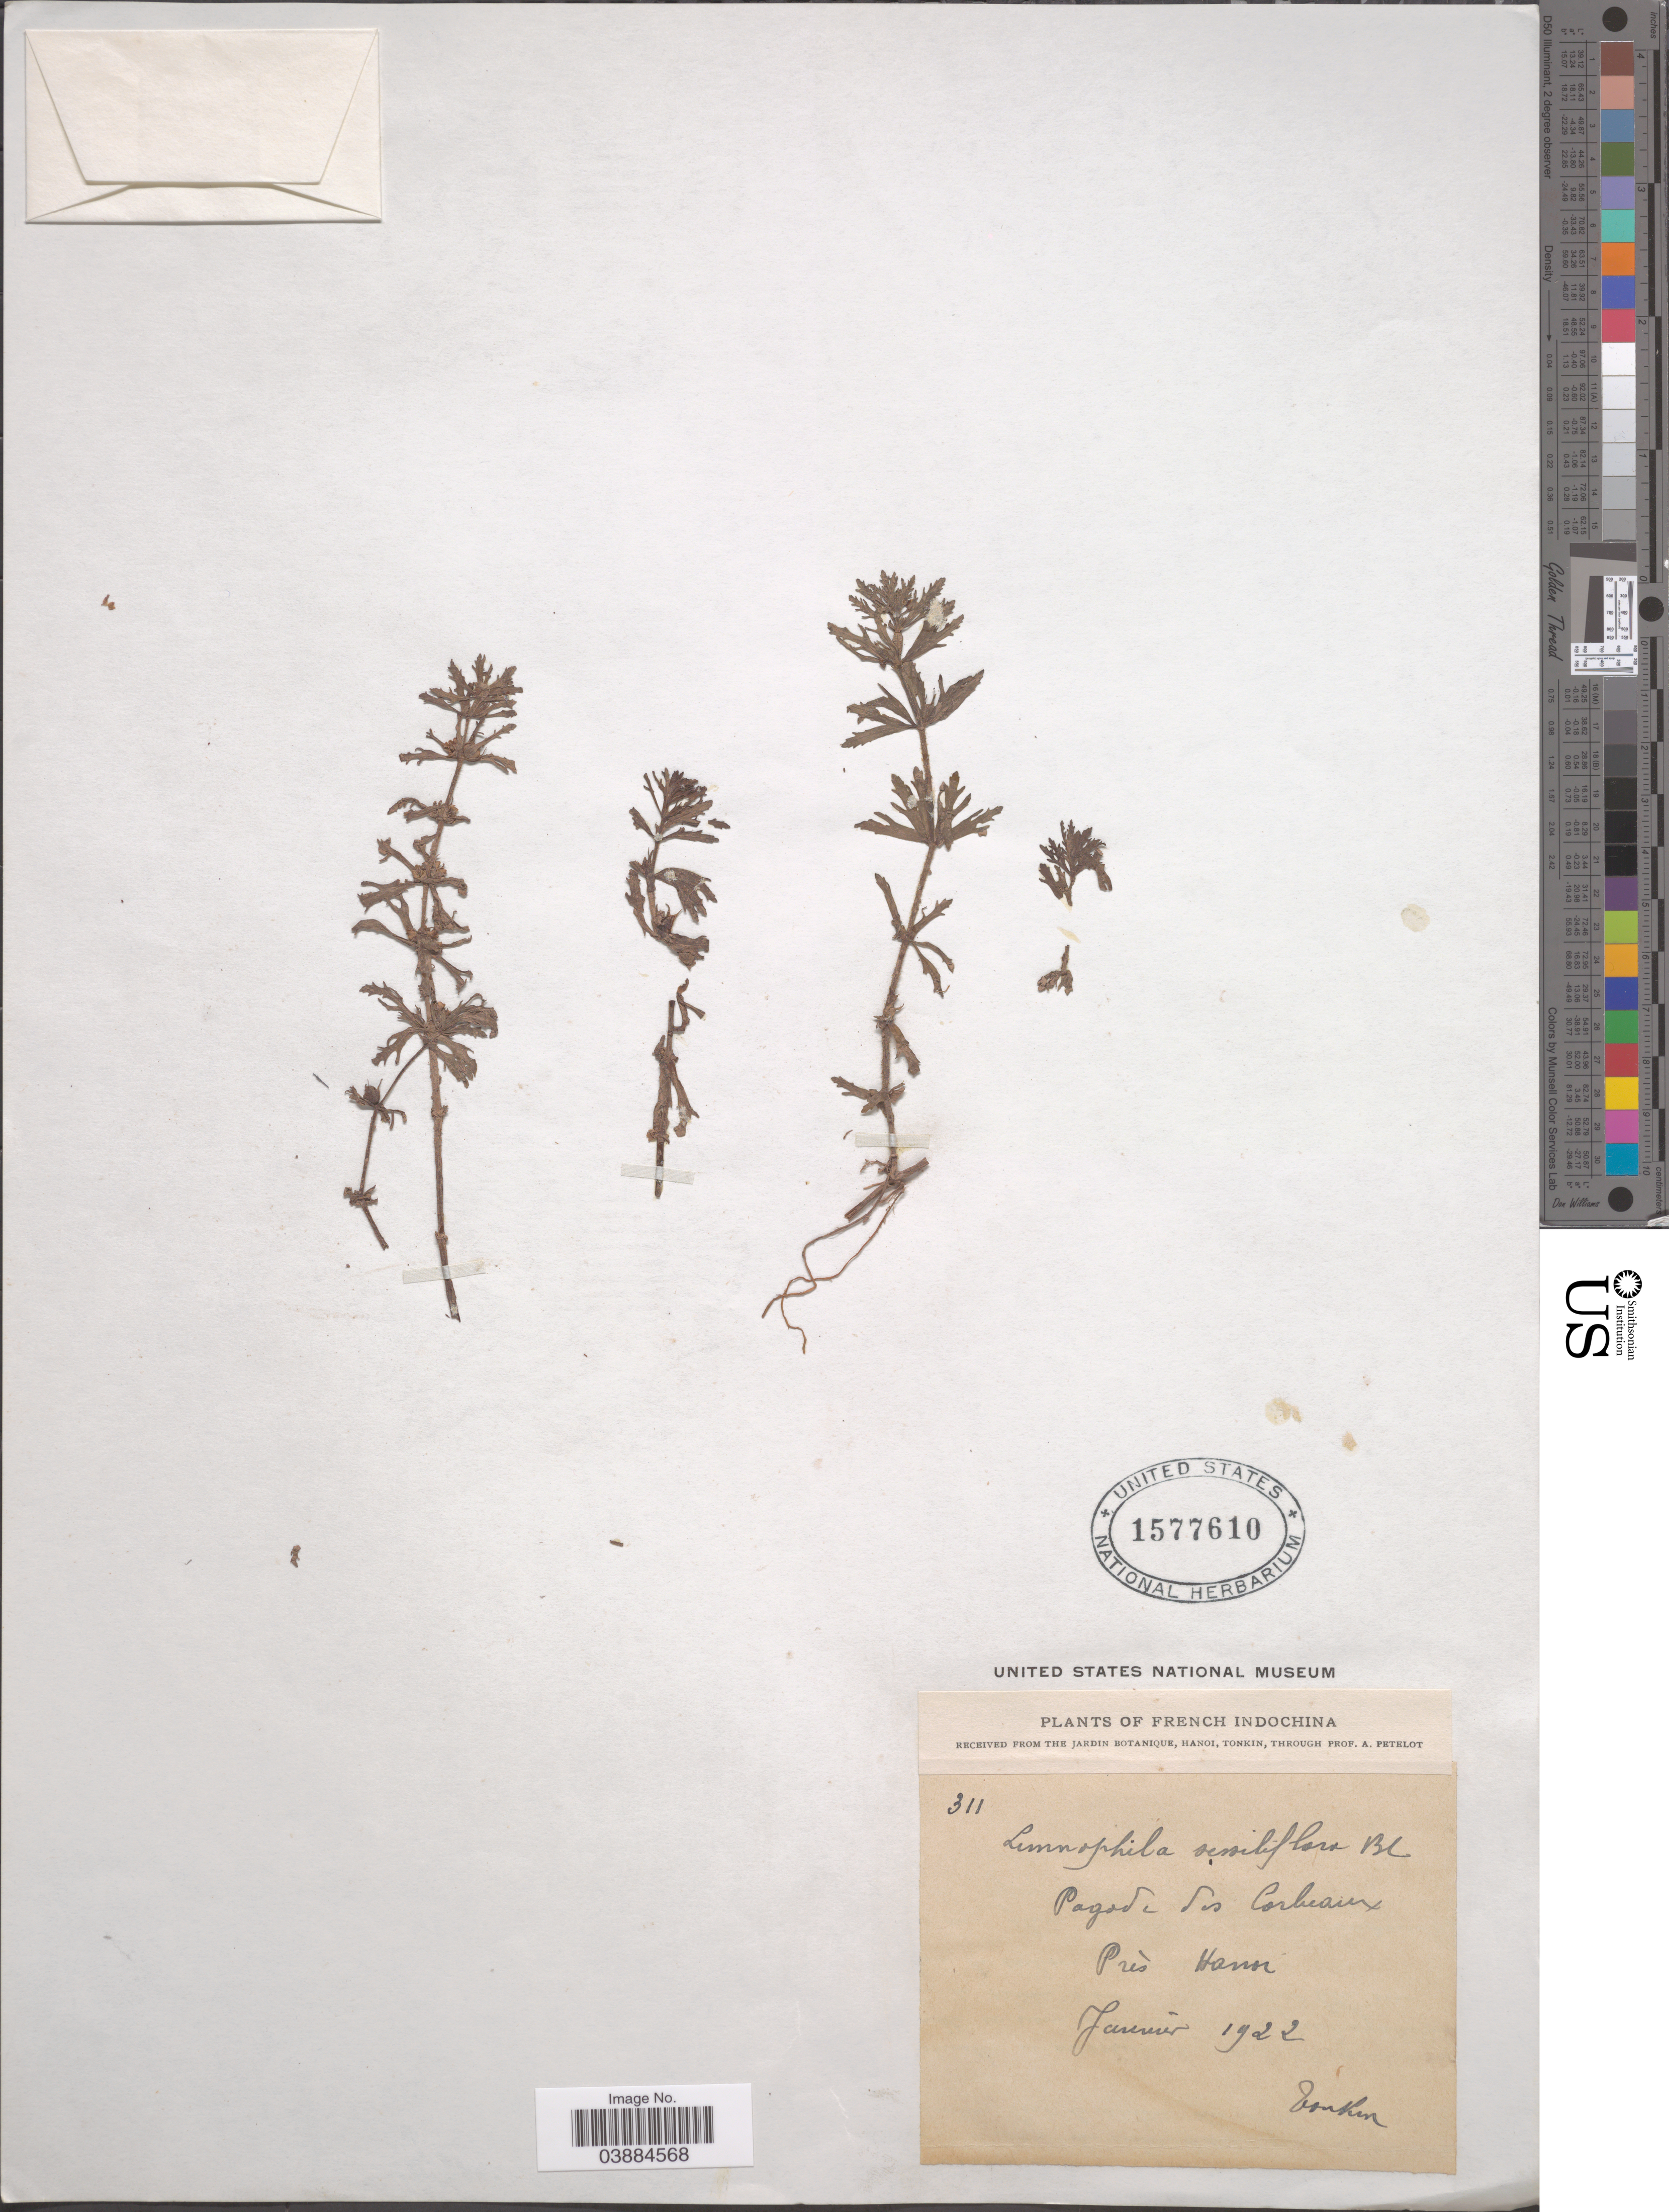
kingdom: Plantae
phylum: Tracheophyta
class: Magnoliopsida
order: Lamiales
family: Plantaginaceae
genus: Limnophila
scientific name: Limnophila sessiliflora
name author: (Vahl) Blume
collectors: P. A. Pételot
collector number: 311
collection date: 1922-01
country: Vietnam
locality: French Indochina. Pagode des Corbeaux. Prés Hanoi.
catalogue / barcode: US 1577610